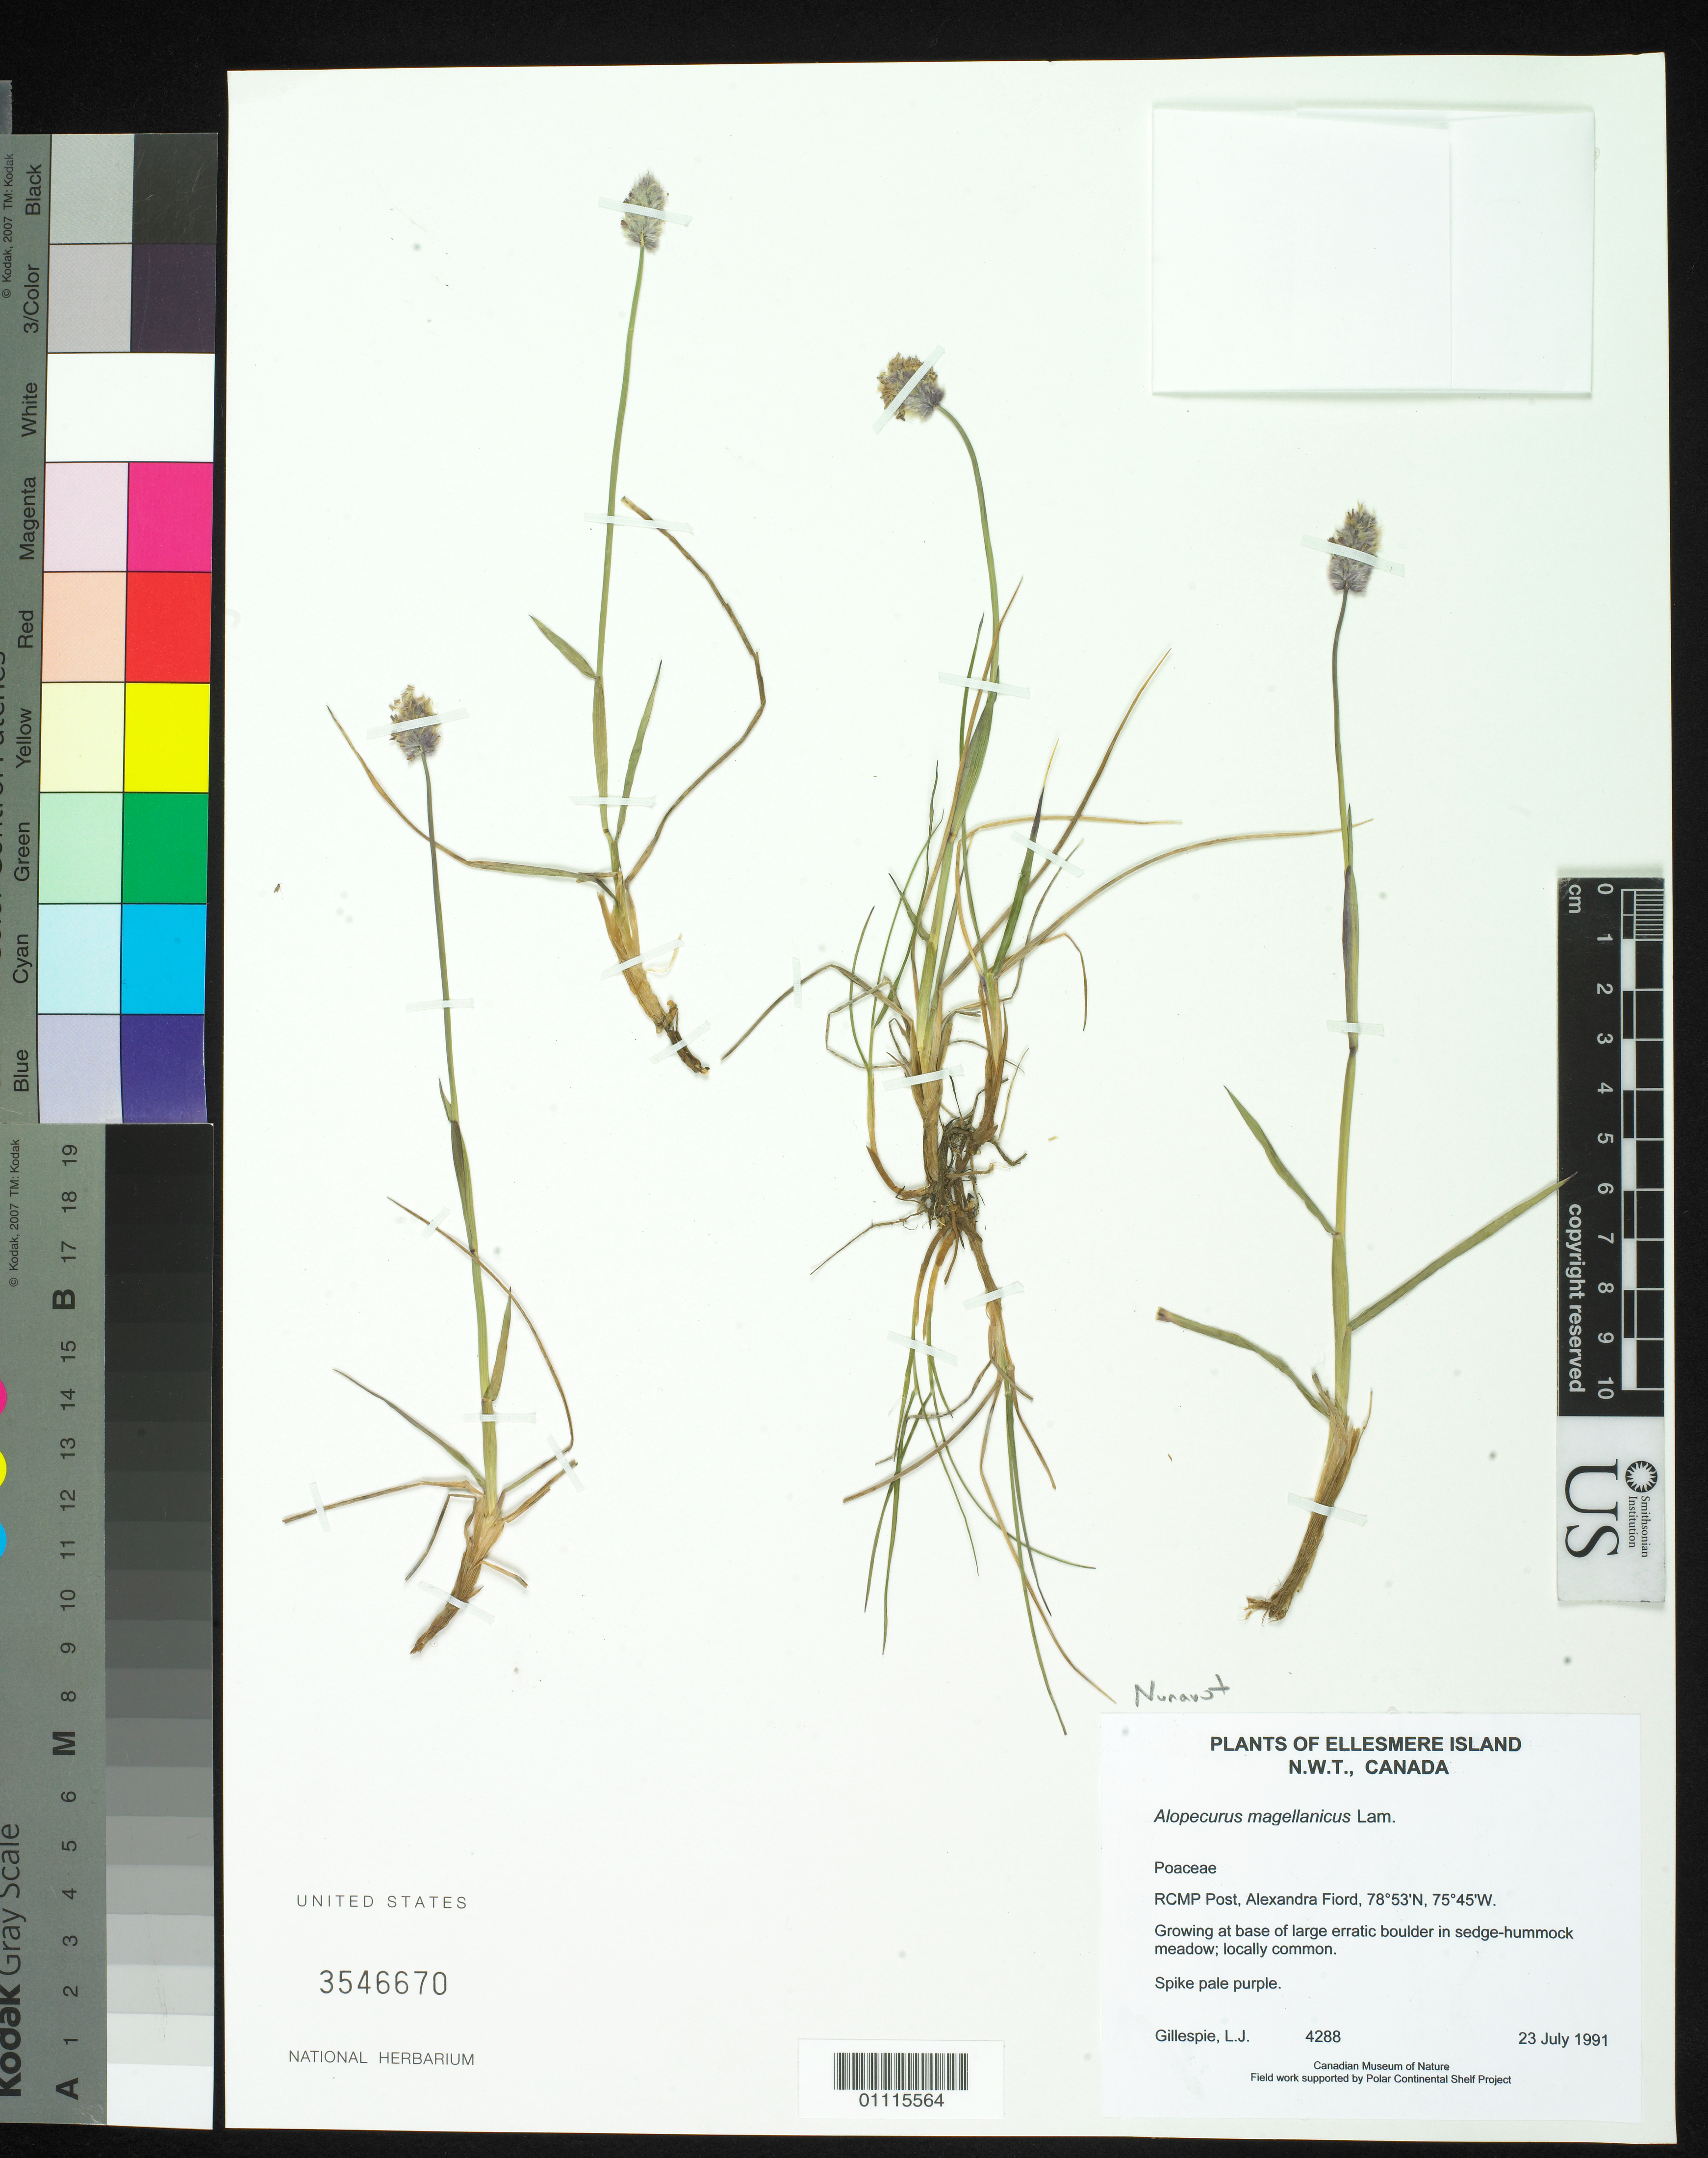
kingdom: Plantae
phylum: Tracheophyta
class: Liliopsida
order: Poales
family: Poaceae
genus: Alopecurus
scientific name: Alopecurus magellanicus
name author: Lam.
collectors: L. J. Gillespie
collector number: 4288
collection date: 1991-07-23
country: Canada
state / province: Nunavut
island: Ellesmere Island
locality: RCMP Post, Alexandra Fiord.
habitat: Growing at base of large erratic boulder in sedge-hummock meadow.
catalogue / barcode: US 3546670